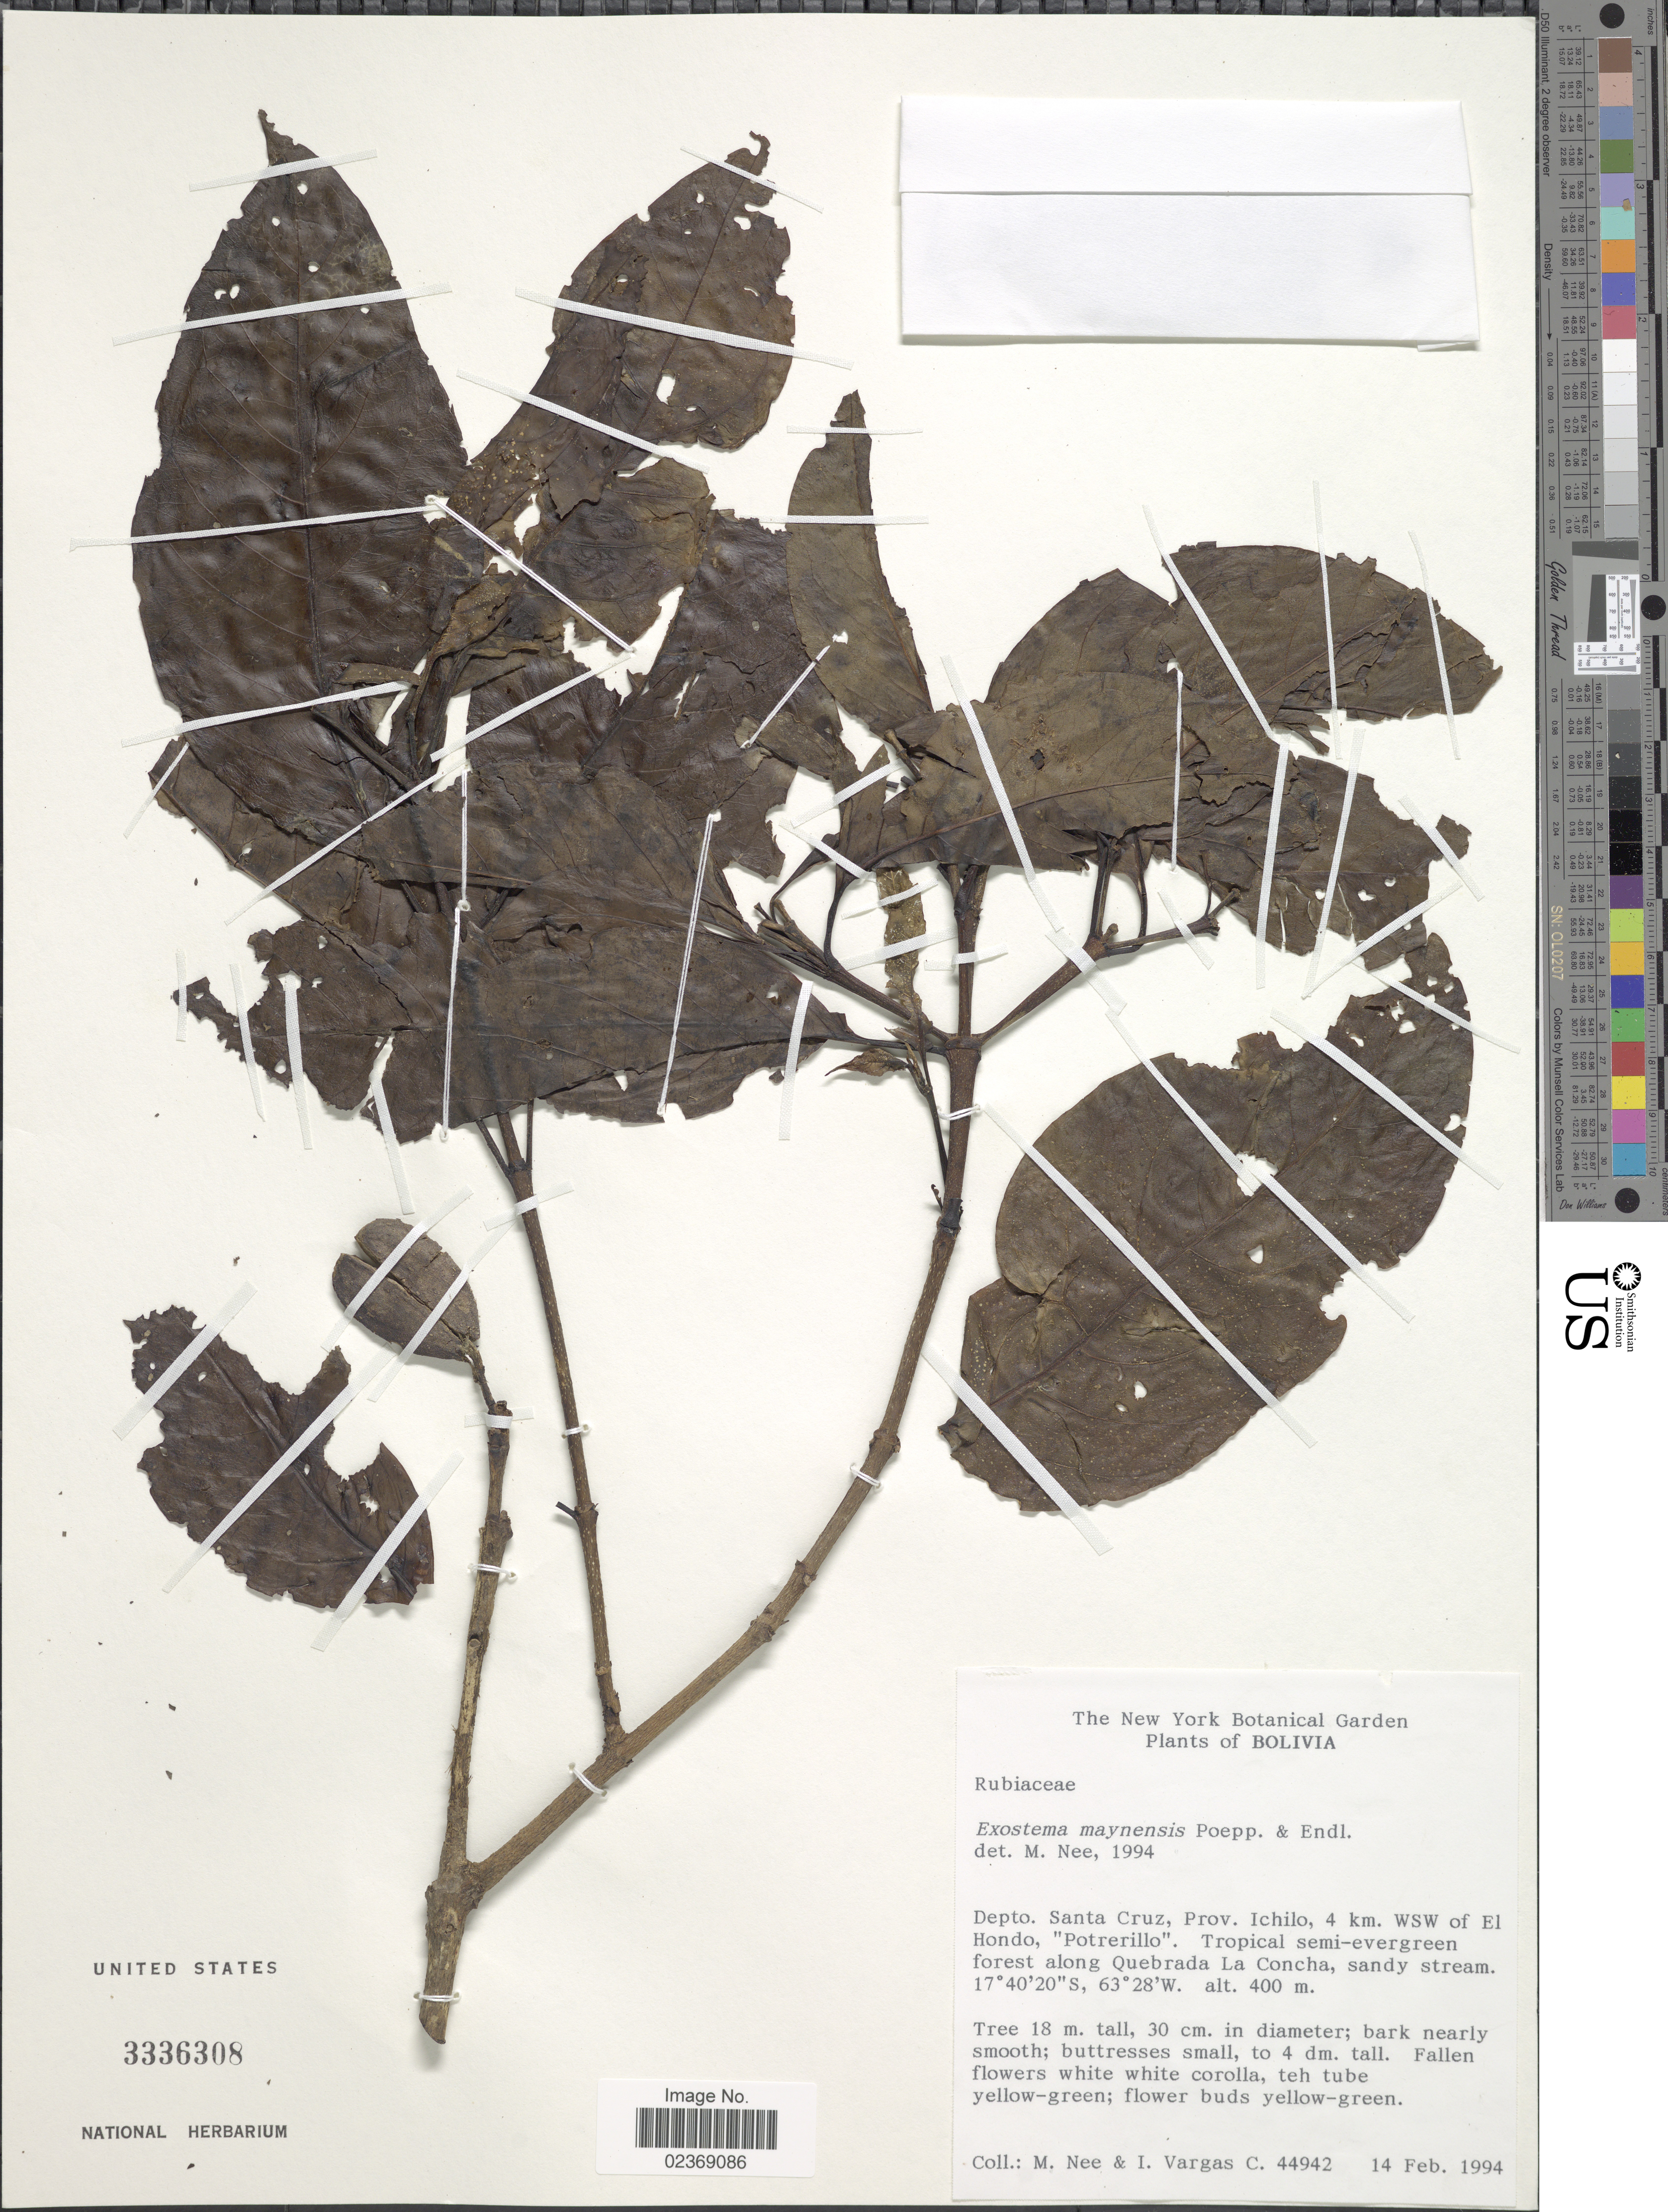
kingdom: Plantae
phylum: Tracheophyta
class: Magnoliopsida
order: Gentianales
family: Rubiaceae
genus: Exostema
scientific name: Exostema maynense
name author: Poepp. & Endl.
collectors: M. Nee & I. Vargas C.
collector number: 44942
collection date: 1994-02-14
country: Bolivia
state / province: Santa Cruz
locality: Depto. Santa Cruz, Prov. Ichilo, 4 km WSW of El Hondo, 'Potrerillo'. Tropical semi-evergreen forest along Quebrada La Concha, sandy stream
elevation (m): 400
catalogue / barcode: US 3336308